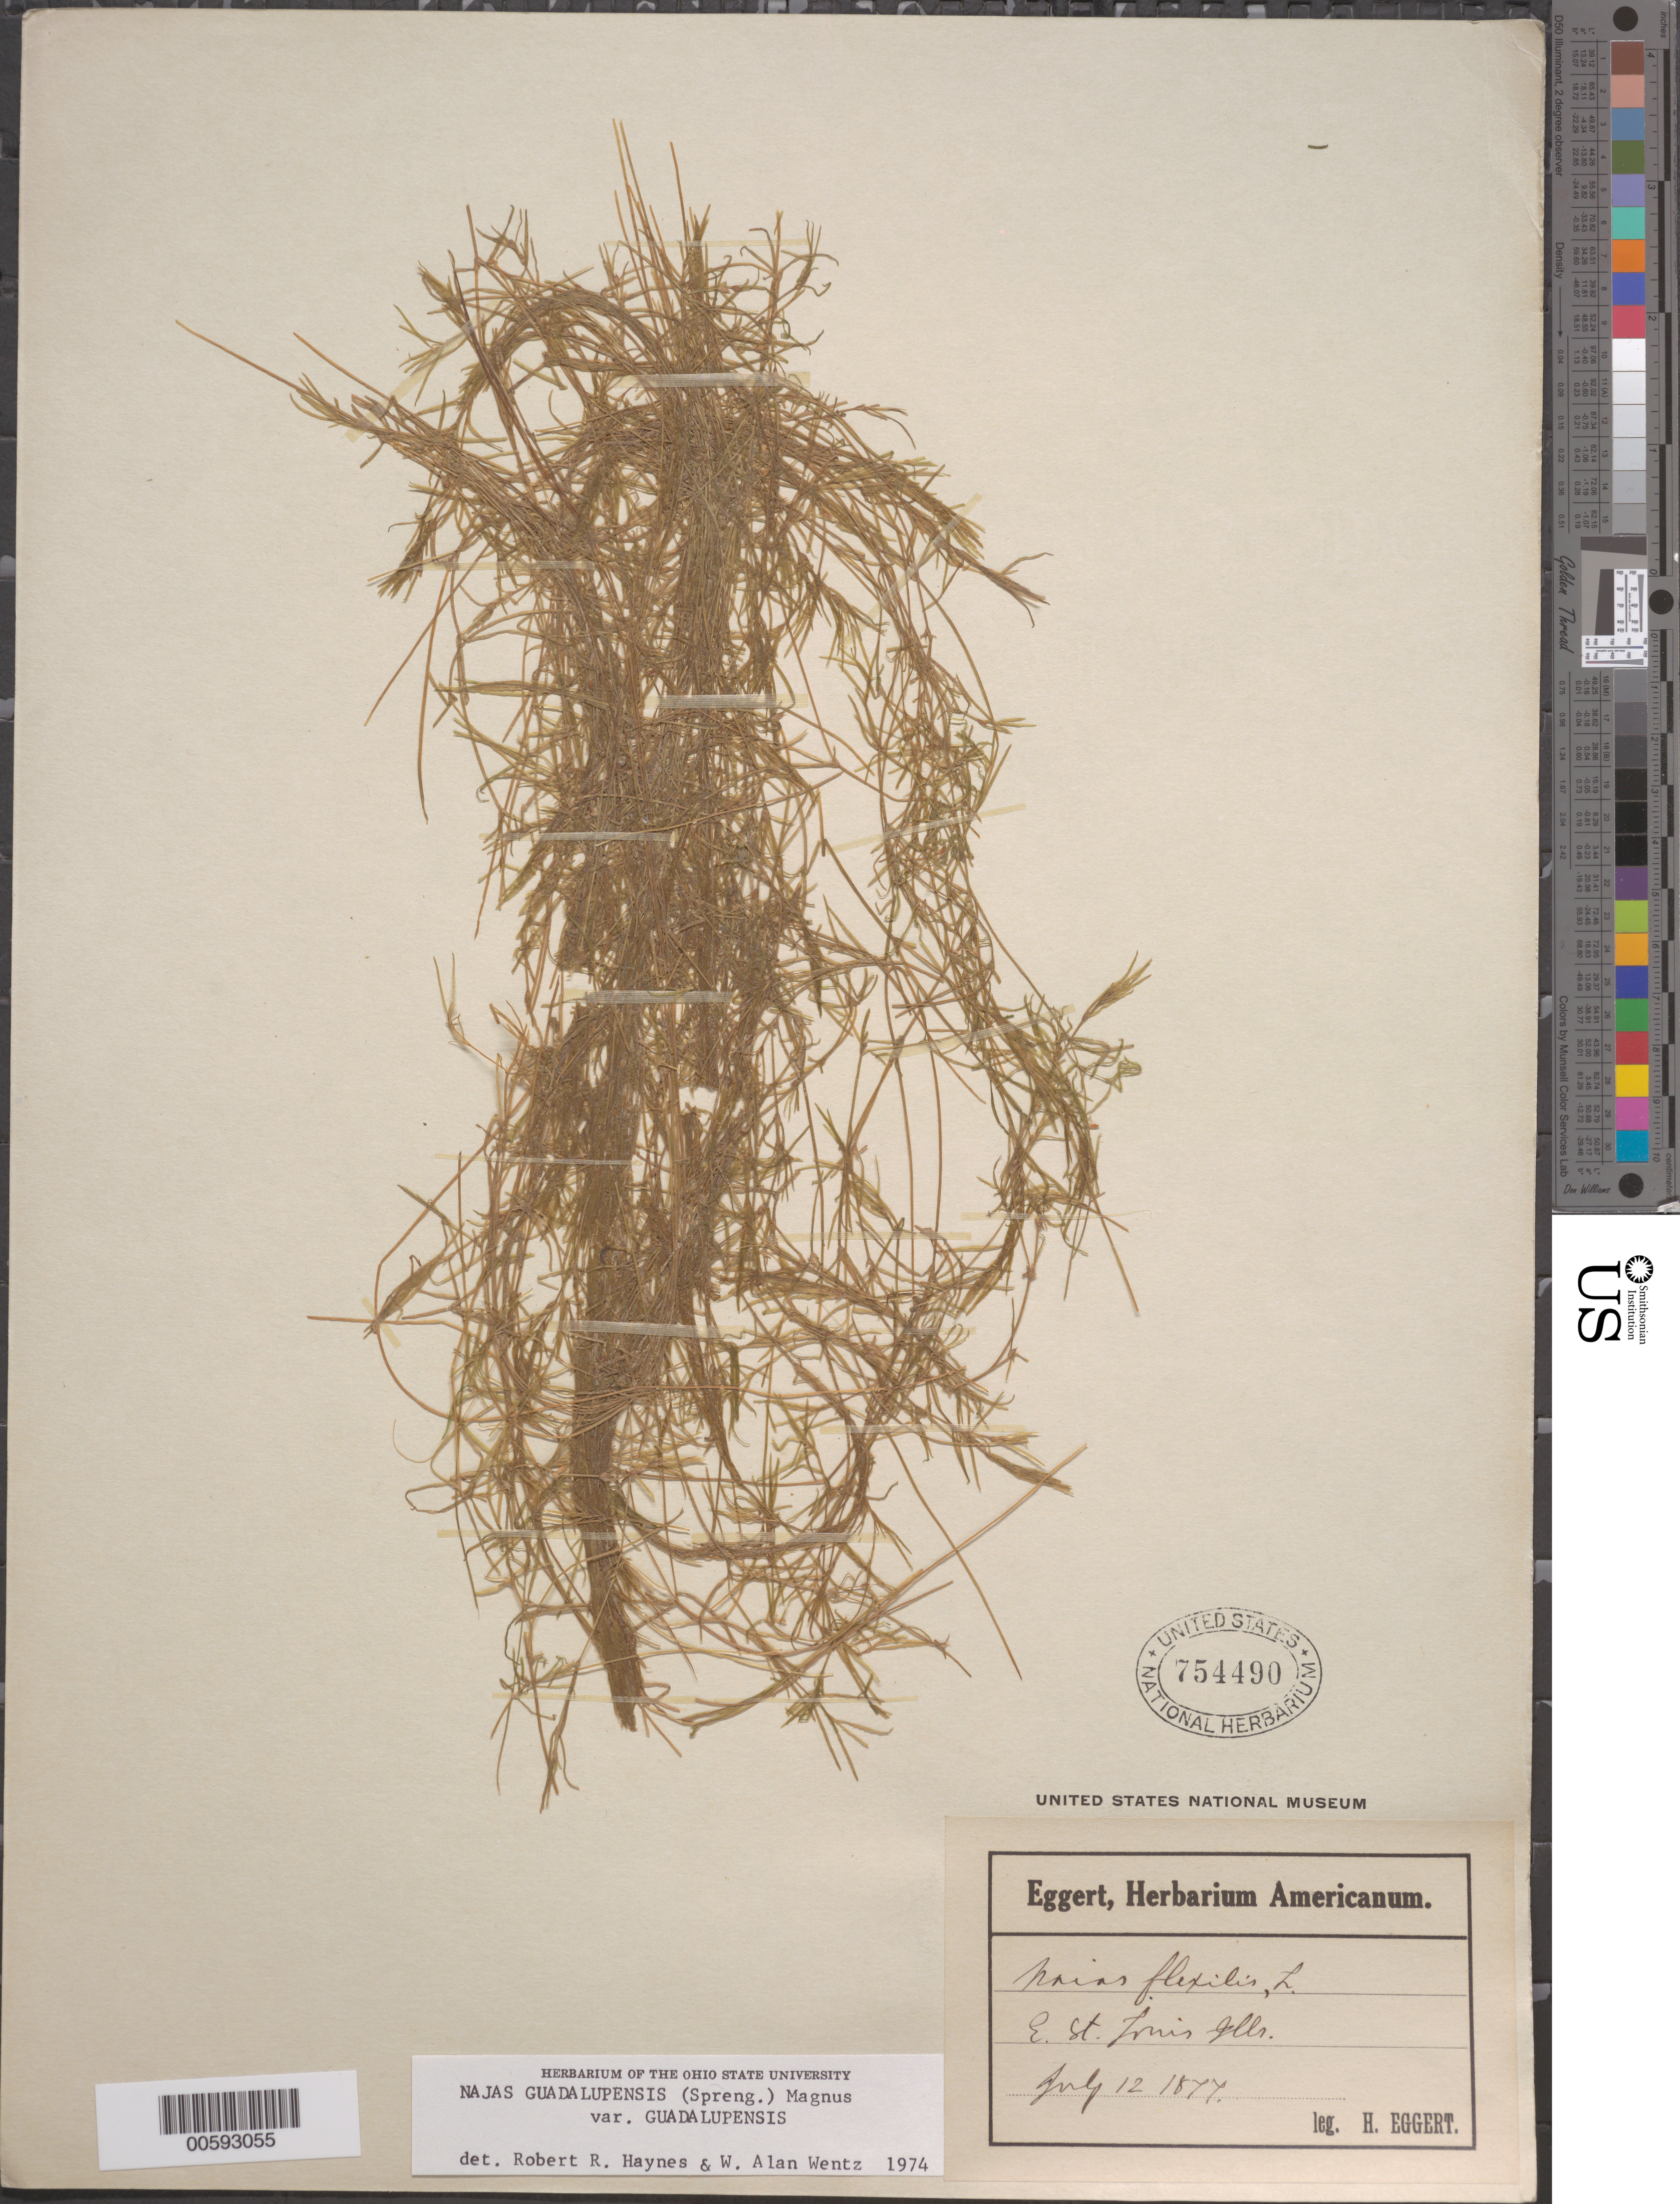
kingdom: Plantae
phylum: Tracheophyta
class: Liliopsida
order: Alismatales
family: Hydrocharitaceae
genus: Najas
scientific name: Najas guadalupensis var. guadalupensis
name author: (Spreng.) Magnus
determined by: Haynes, R. R.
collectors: H. Eggert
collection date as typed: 12 Jul 1877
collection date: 1877-07-12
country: United States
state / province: Illinois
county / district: Saint Clair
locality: East St. Louis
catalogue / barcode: US 754490